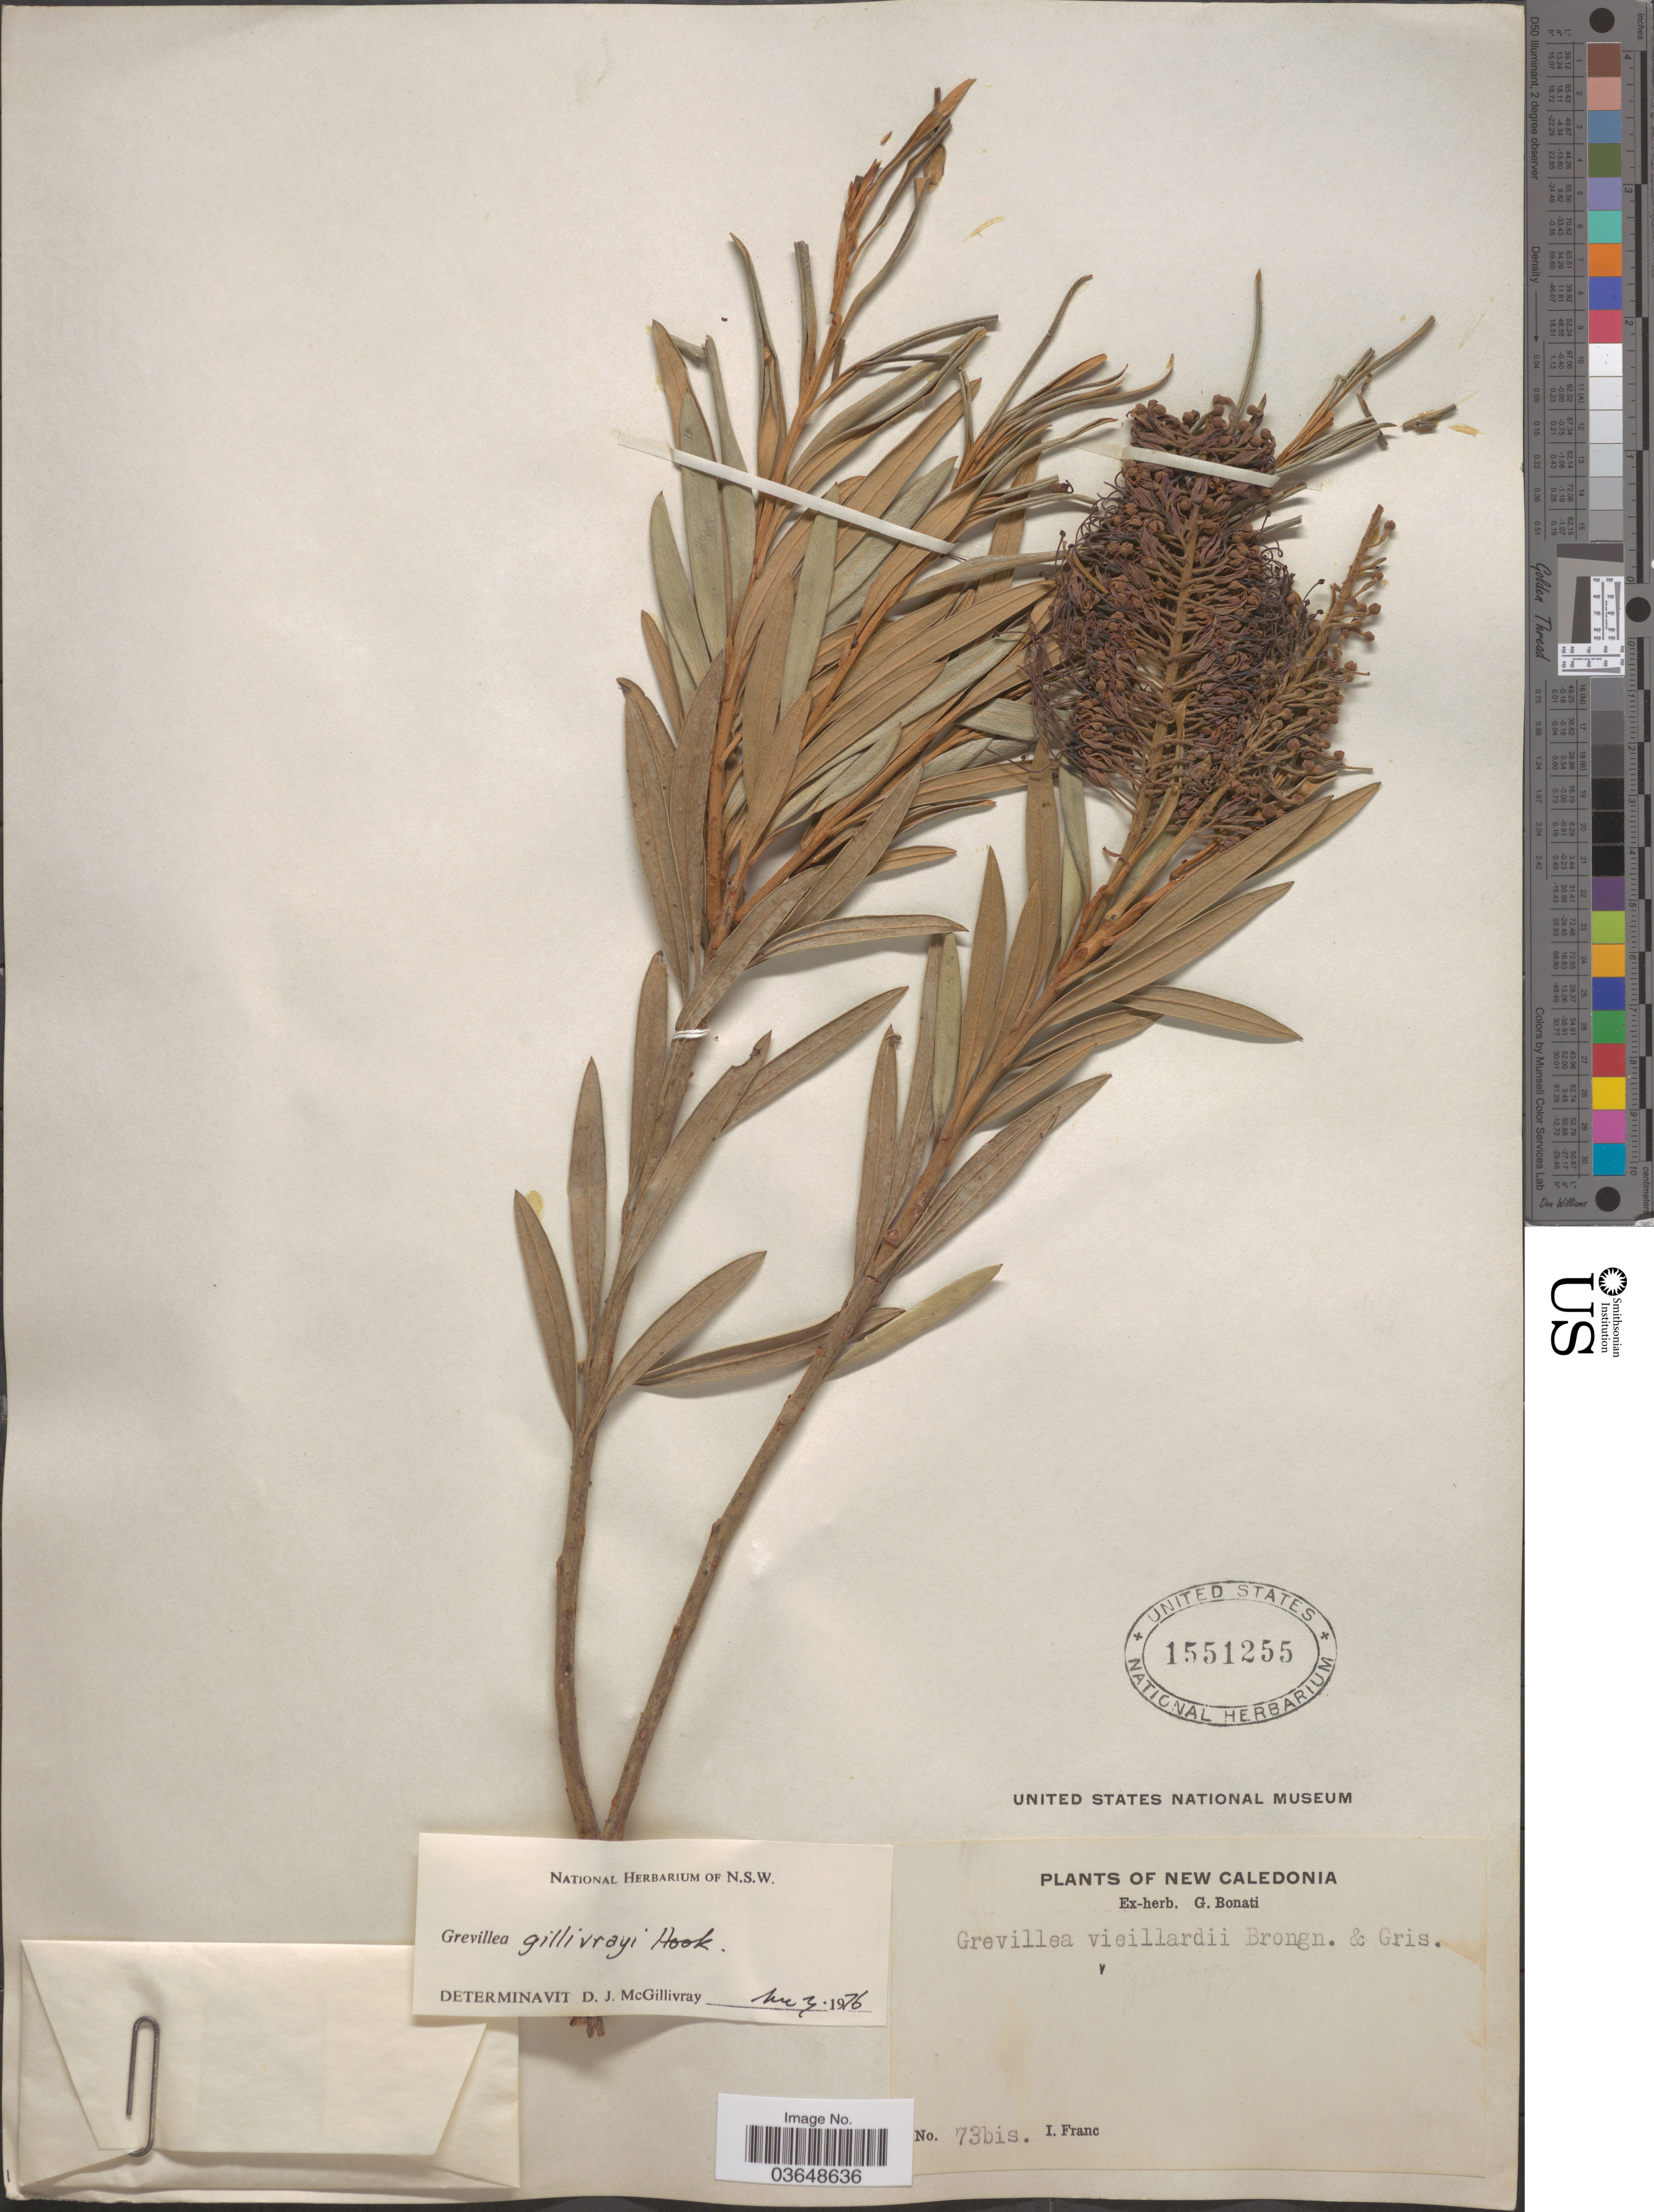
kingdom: Plantae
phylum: Tracheophyta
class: Magnoliopsida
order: Proteales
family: Proteaceae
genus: Grevillea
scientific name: Grevillea gillivrayi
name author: Hook.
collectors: I. Franc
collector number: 73bis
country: New Caledonia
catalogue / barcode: US 1551255